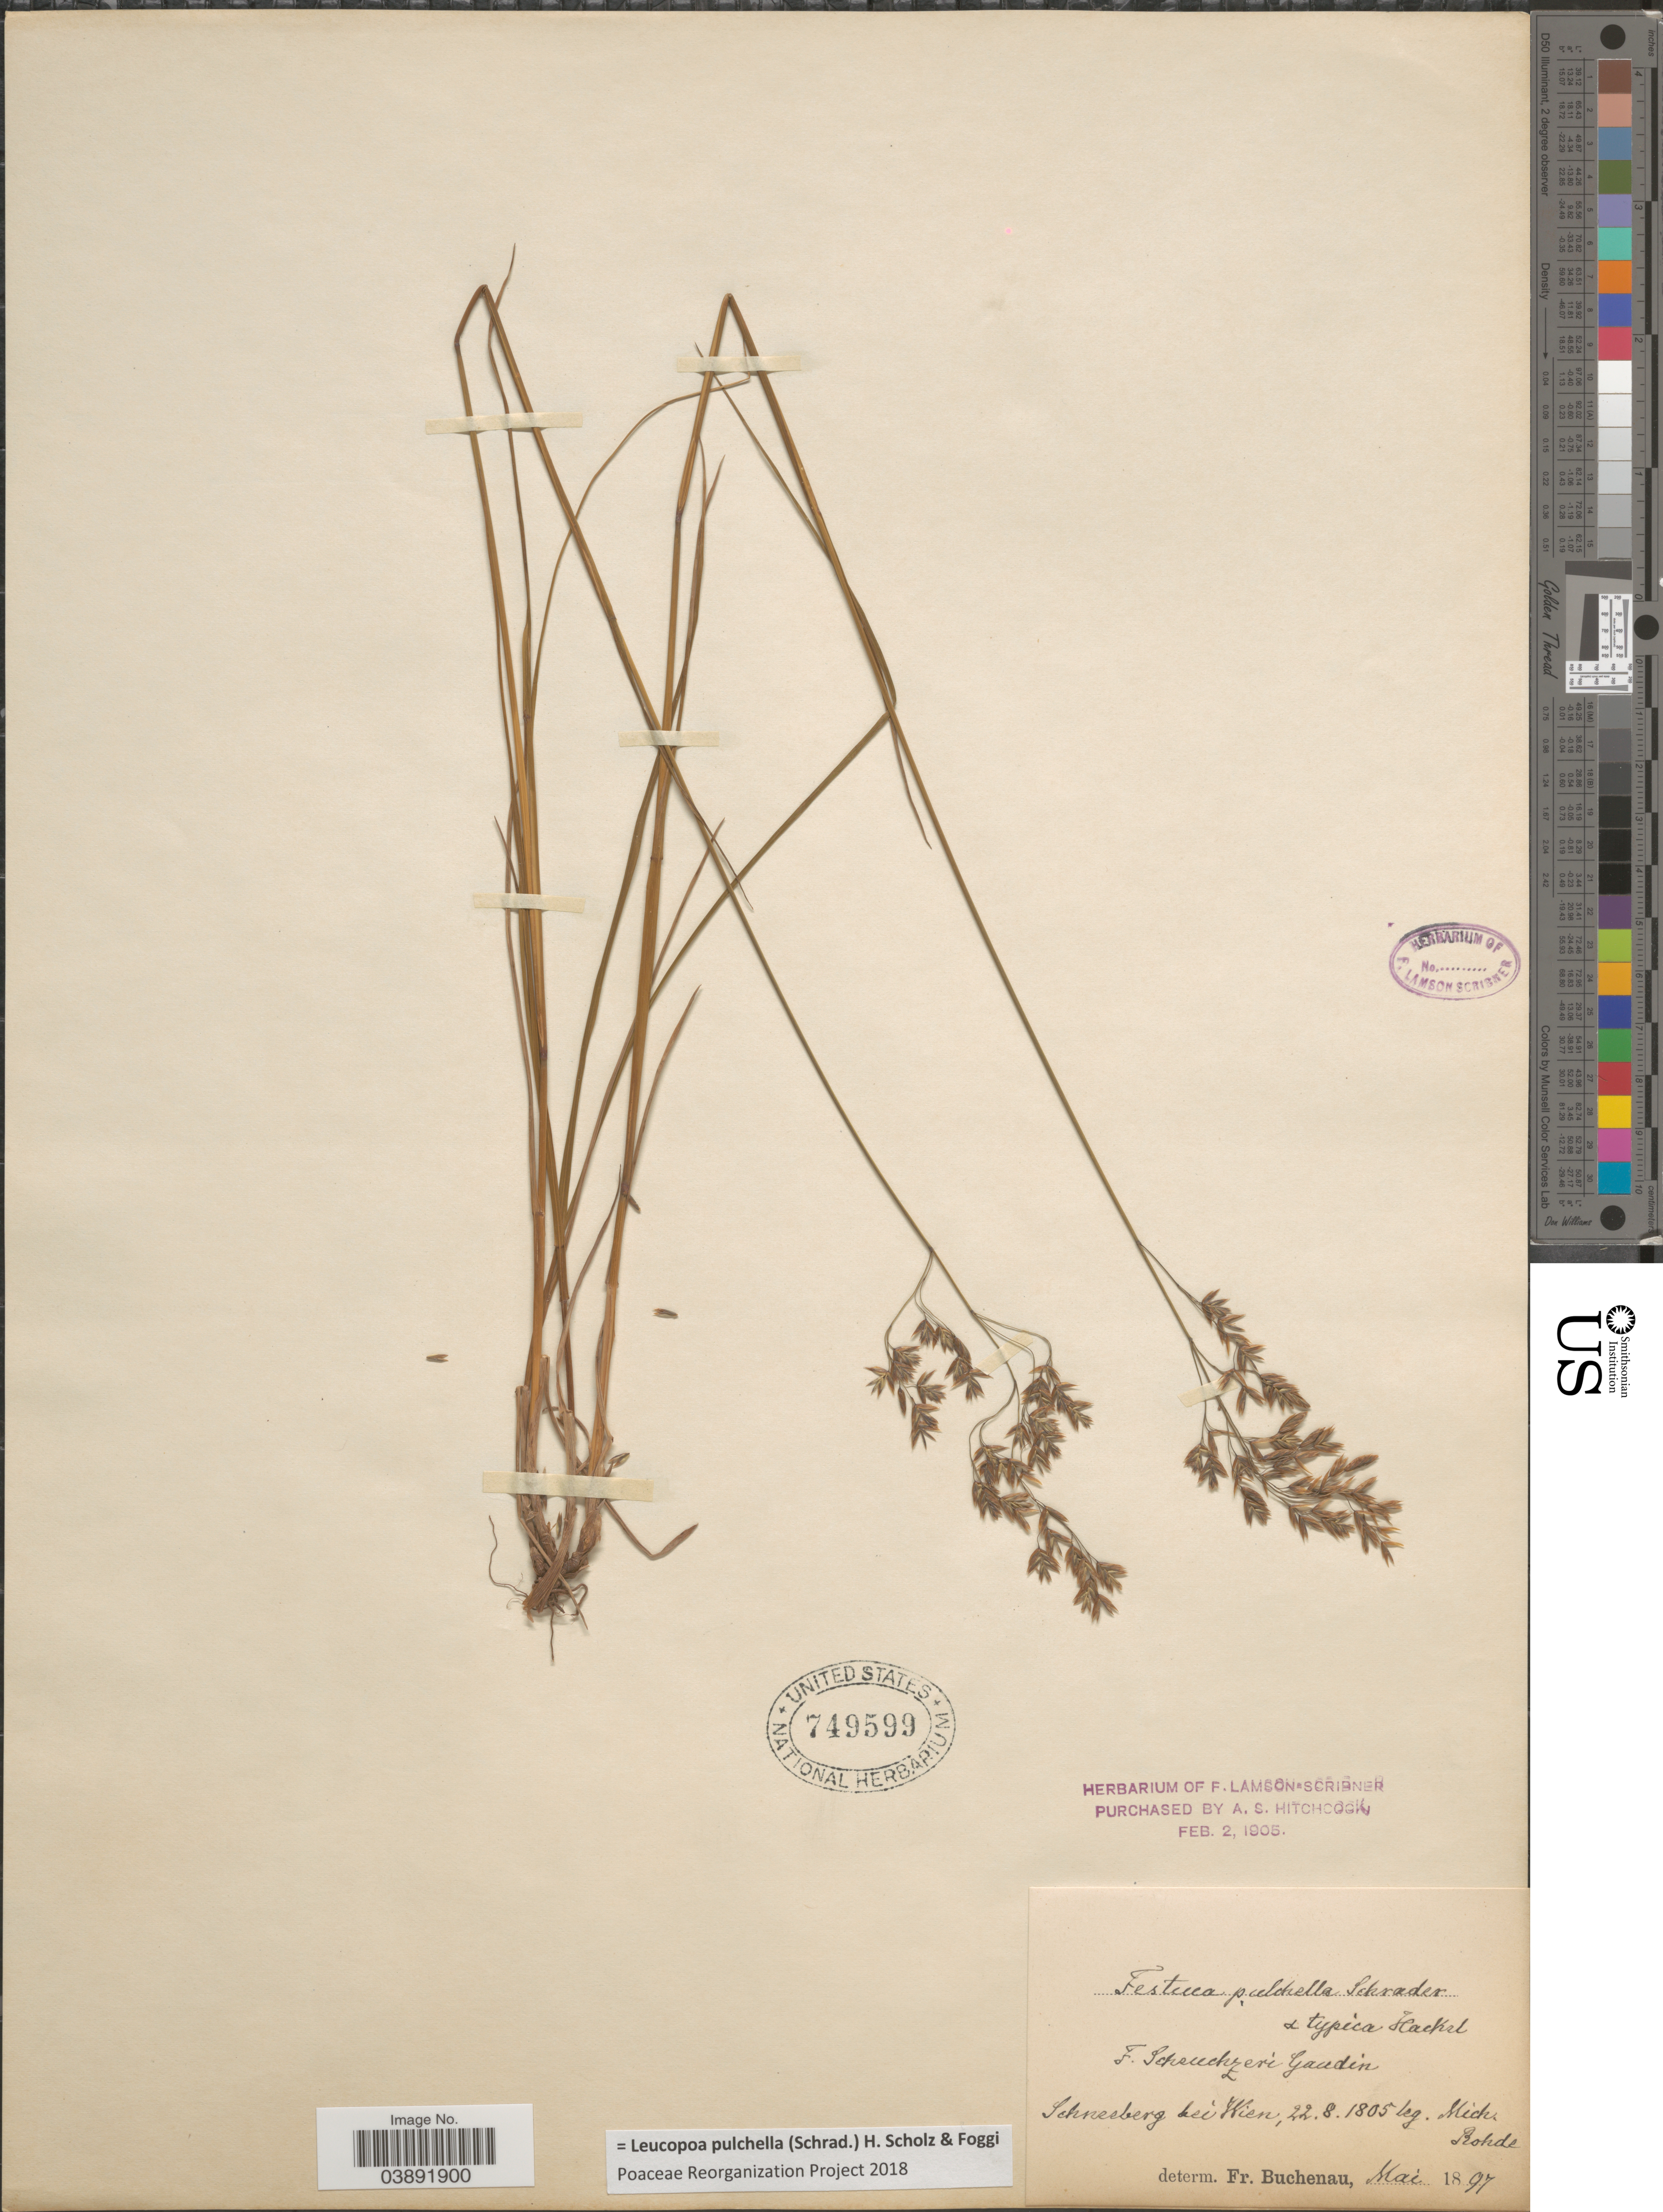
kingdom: Plantae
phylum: Tracheophyta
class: Liliopsida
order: Poales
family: Poaceae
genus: Leucopoa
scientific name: Leucopoa pulchella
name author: (Schrad.) H. Scholz & Foggi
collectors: M. Rohde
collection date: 1805-08-22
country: Austria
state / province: Wien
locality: Schneeberg bei Wien.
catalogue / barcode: US 749599